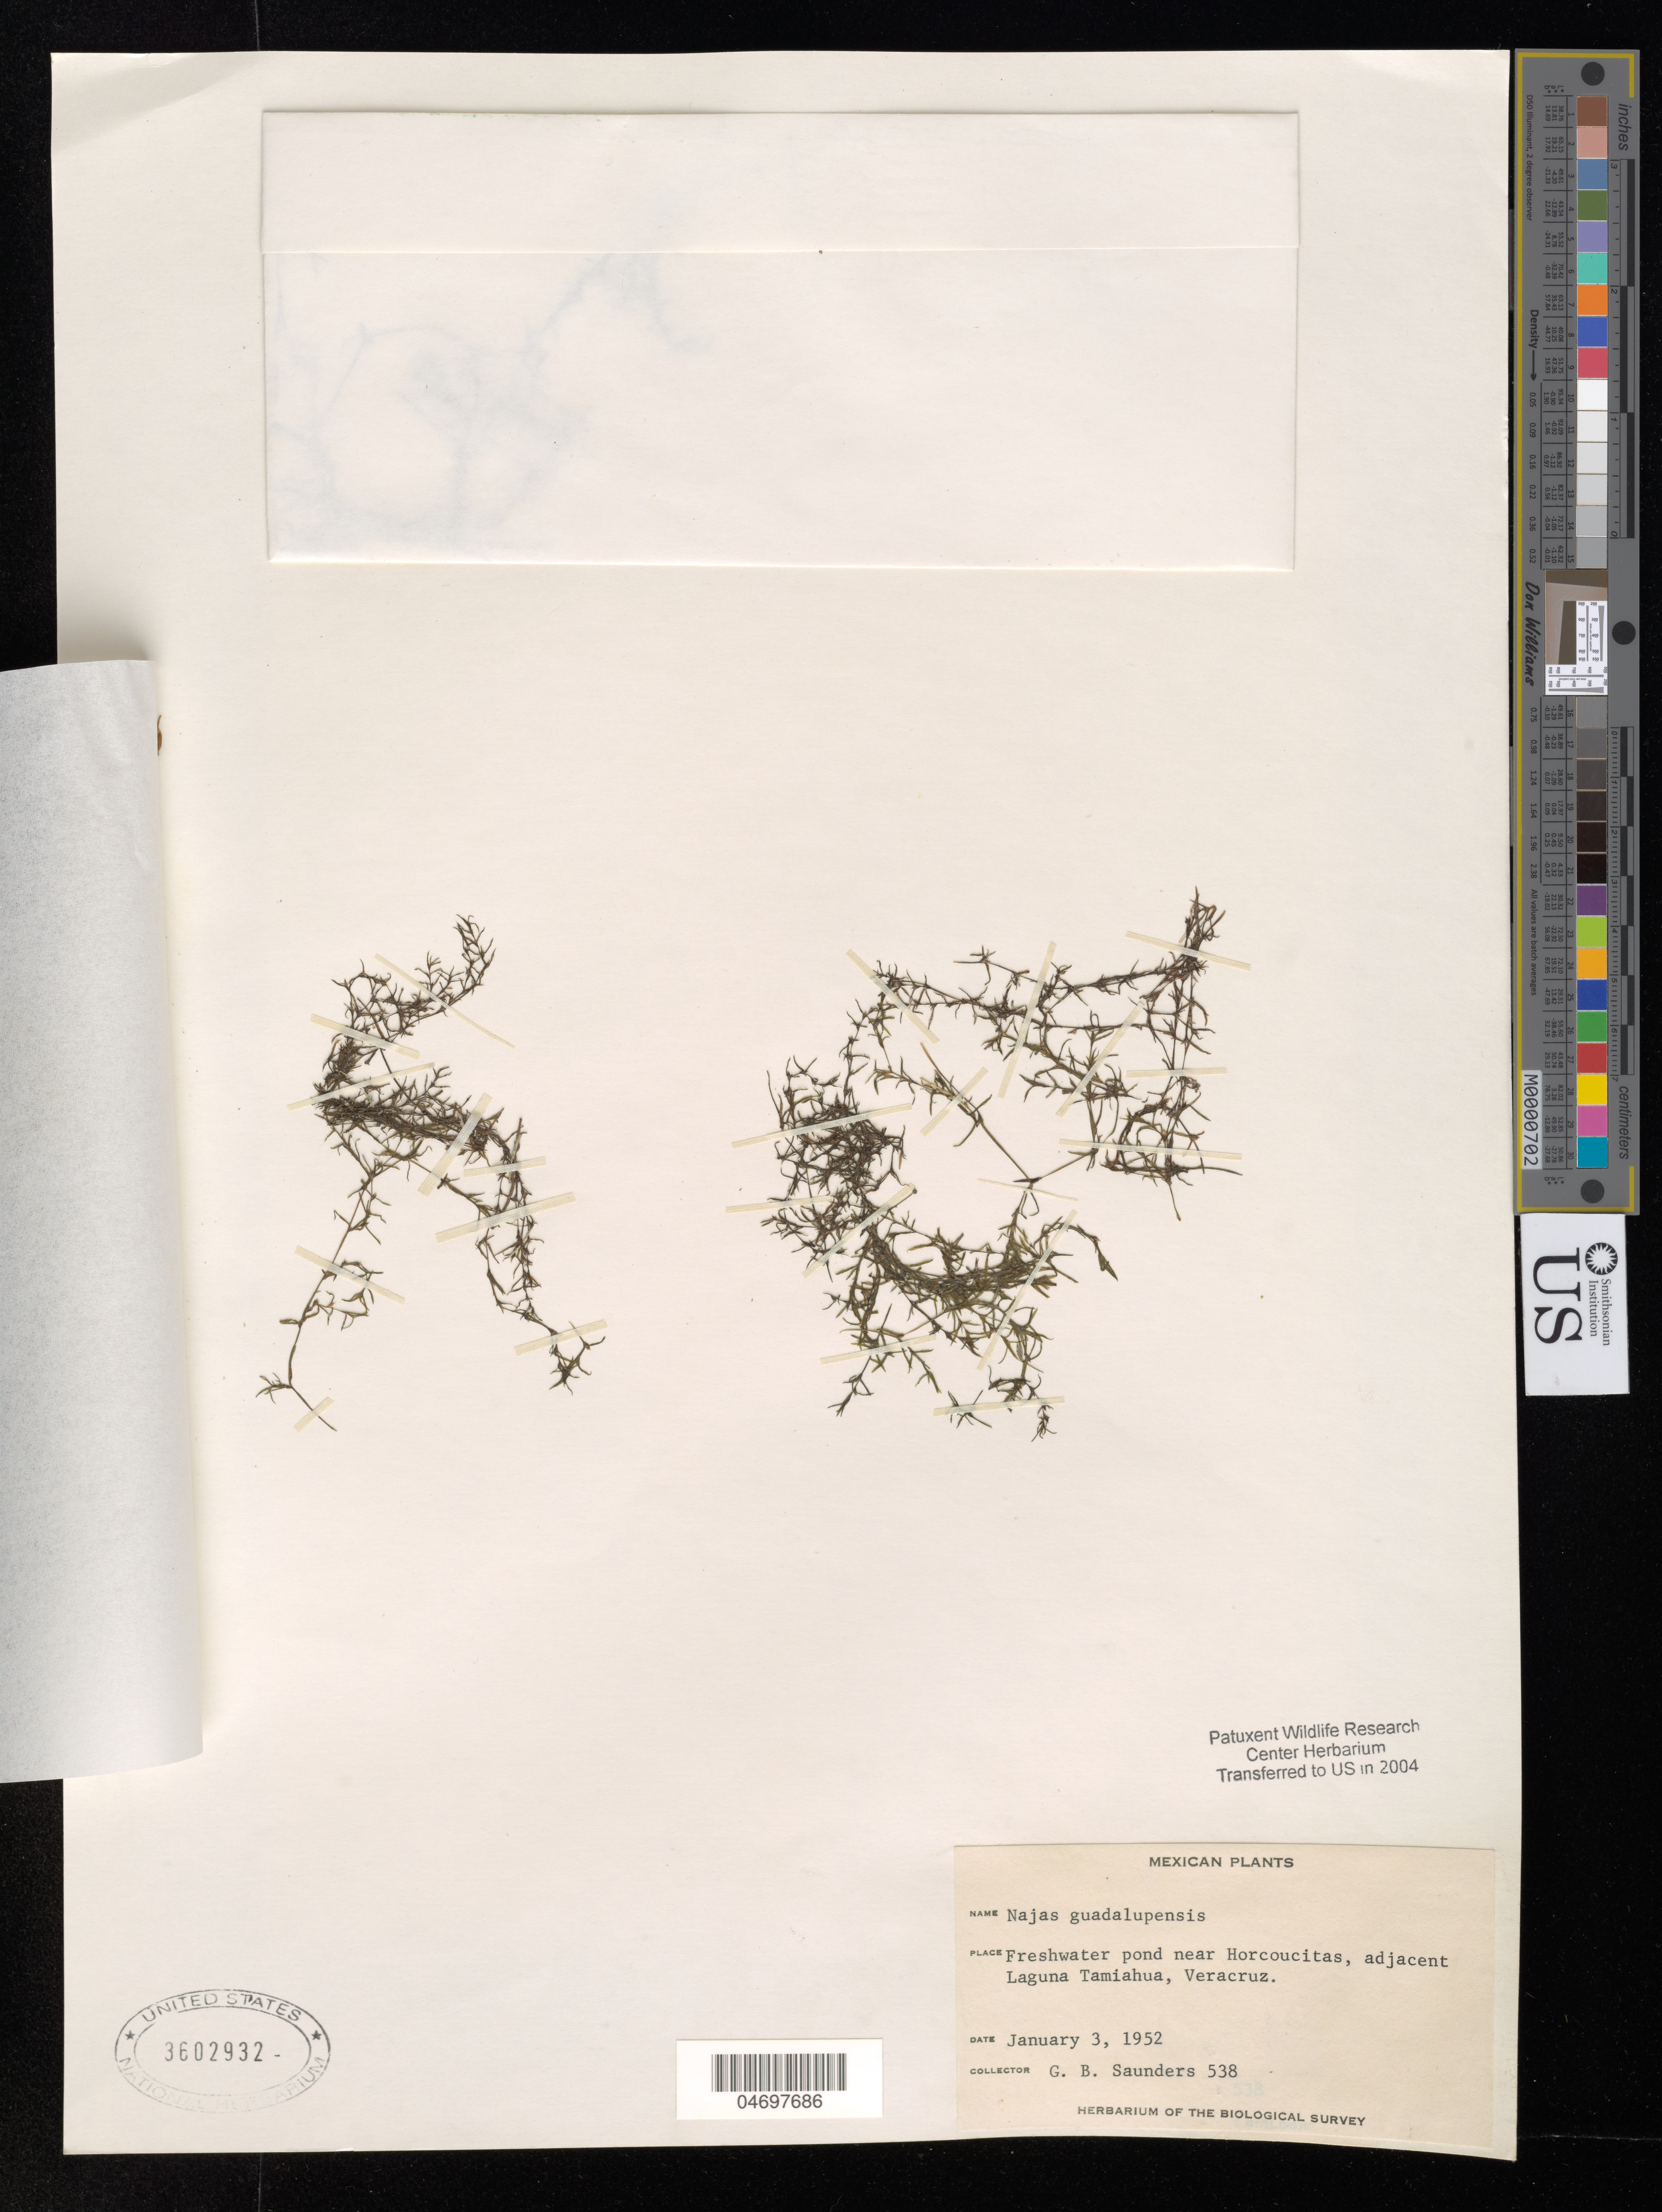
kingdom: Plantae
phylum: Tracheophyta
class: Liliopsida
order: Alismatales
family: Hydrocharitaceae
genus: Najas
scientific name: Najas guadalupensis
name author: (Spreng.) Magnus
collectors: A. Saunders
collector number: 538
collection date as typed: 03 Jan 1952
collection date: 1952-01-03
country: Mexico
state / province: Veracruz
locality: Near Horcoucitas, adjacent Laguna Tamiahua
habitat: Freshwater pond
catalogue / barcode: US 3602932